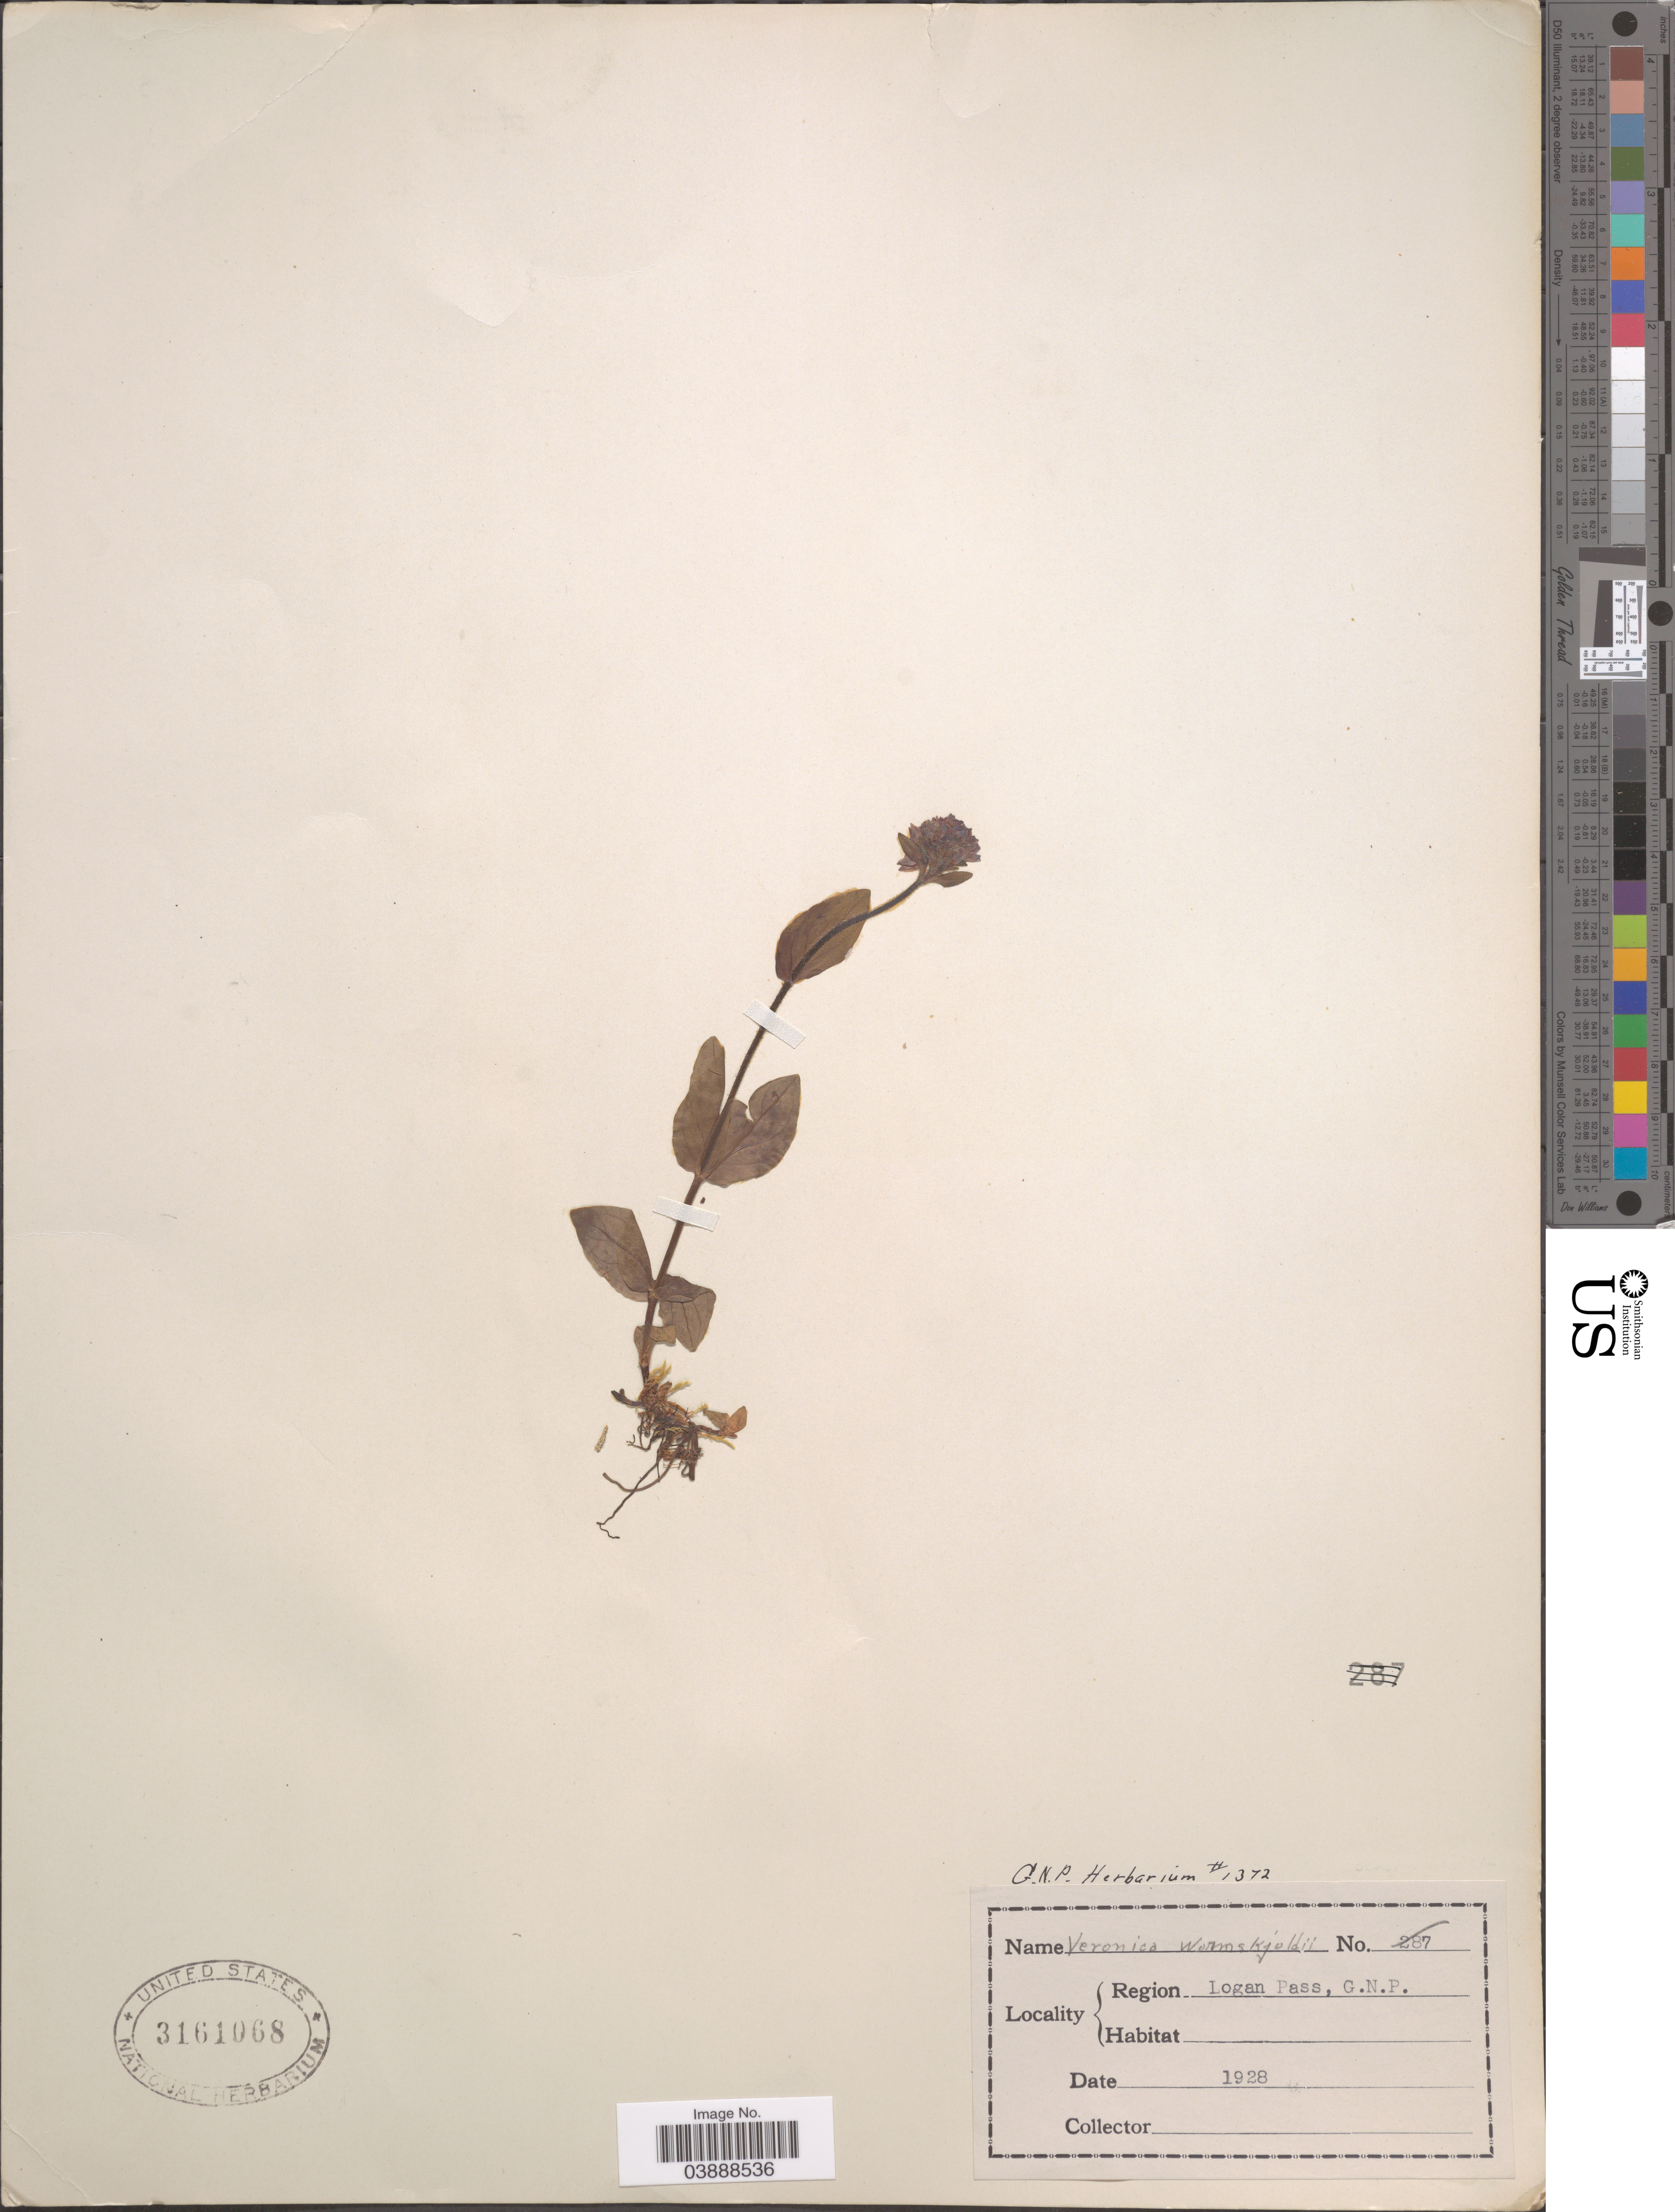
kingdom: Plantae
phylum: Tracheophyta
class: Magnoliopsida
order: Lamiales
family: Plantaginaceae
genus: Veronica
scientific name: Veronica wormskjoldii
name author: Roem. & Schult.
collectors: ex herb. G. N. P.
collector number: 1372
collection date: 1928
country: United States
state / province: Montana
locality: Region Logan Pass, G.N.P.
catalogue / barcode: US 3161068